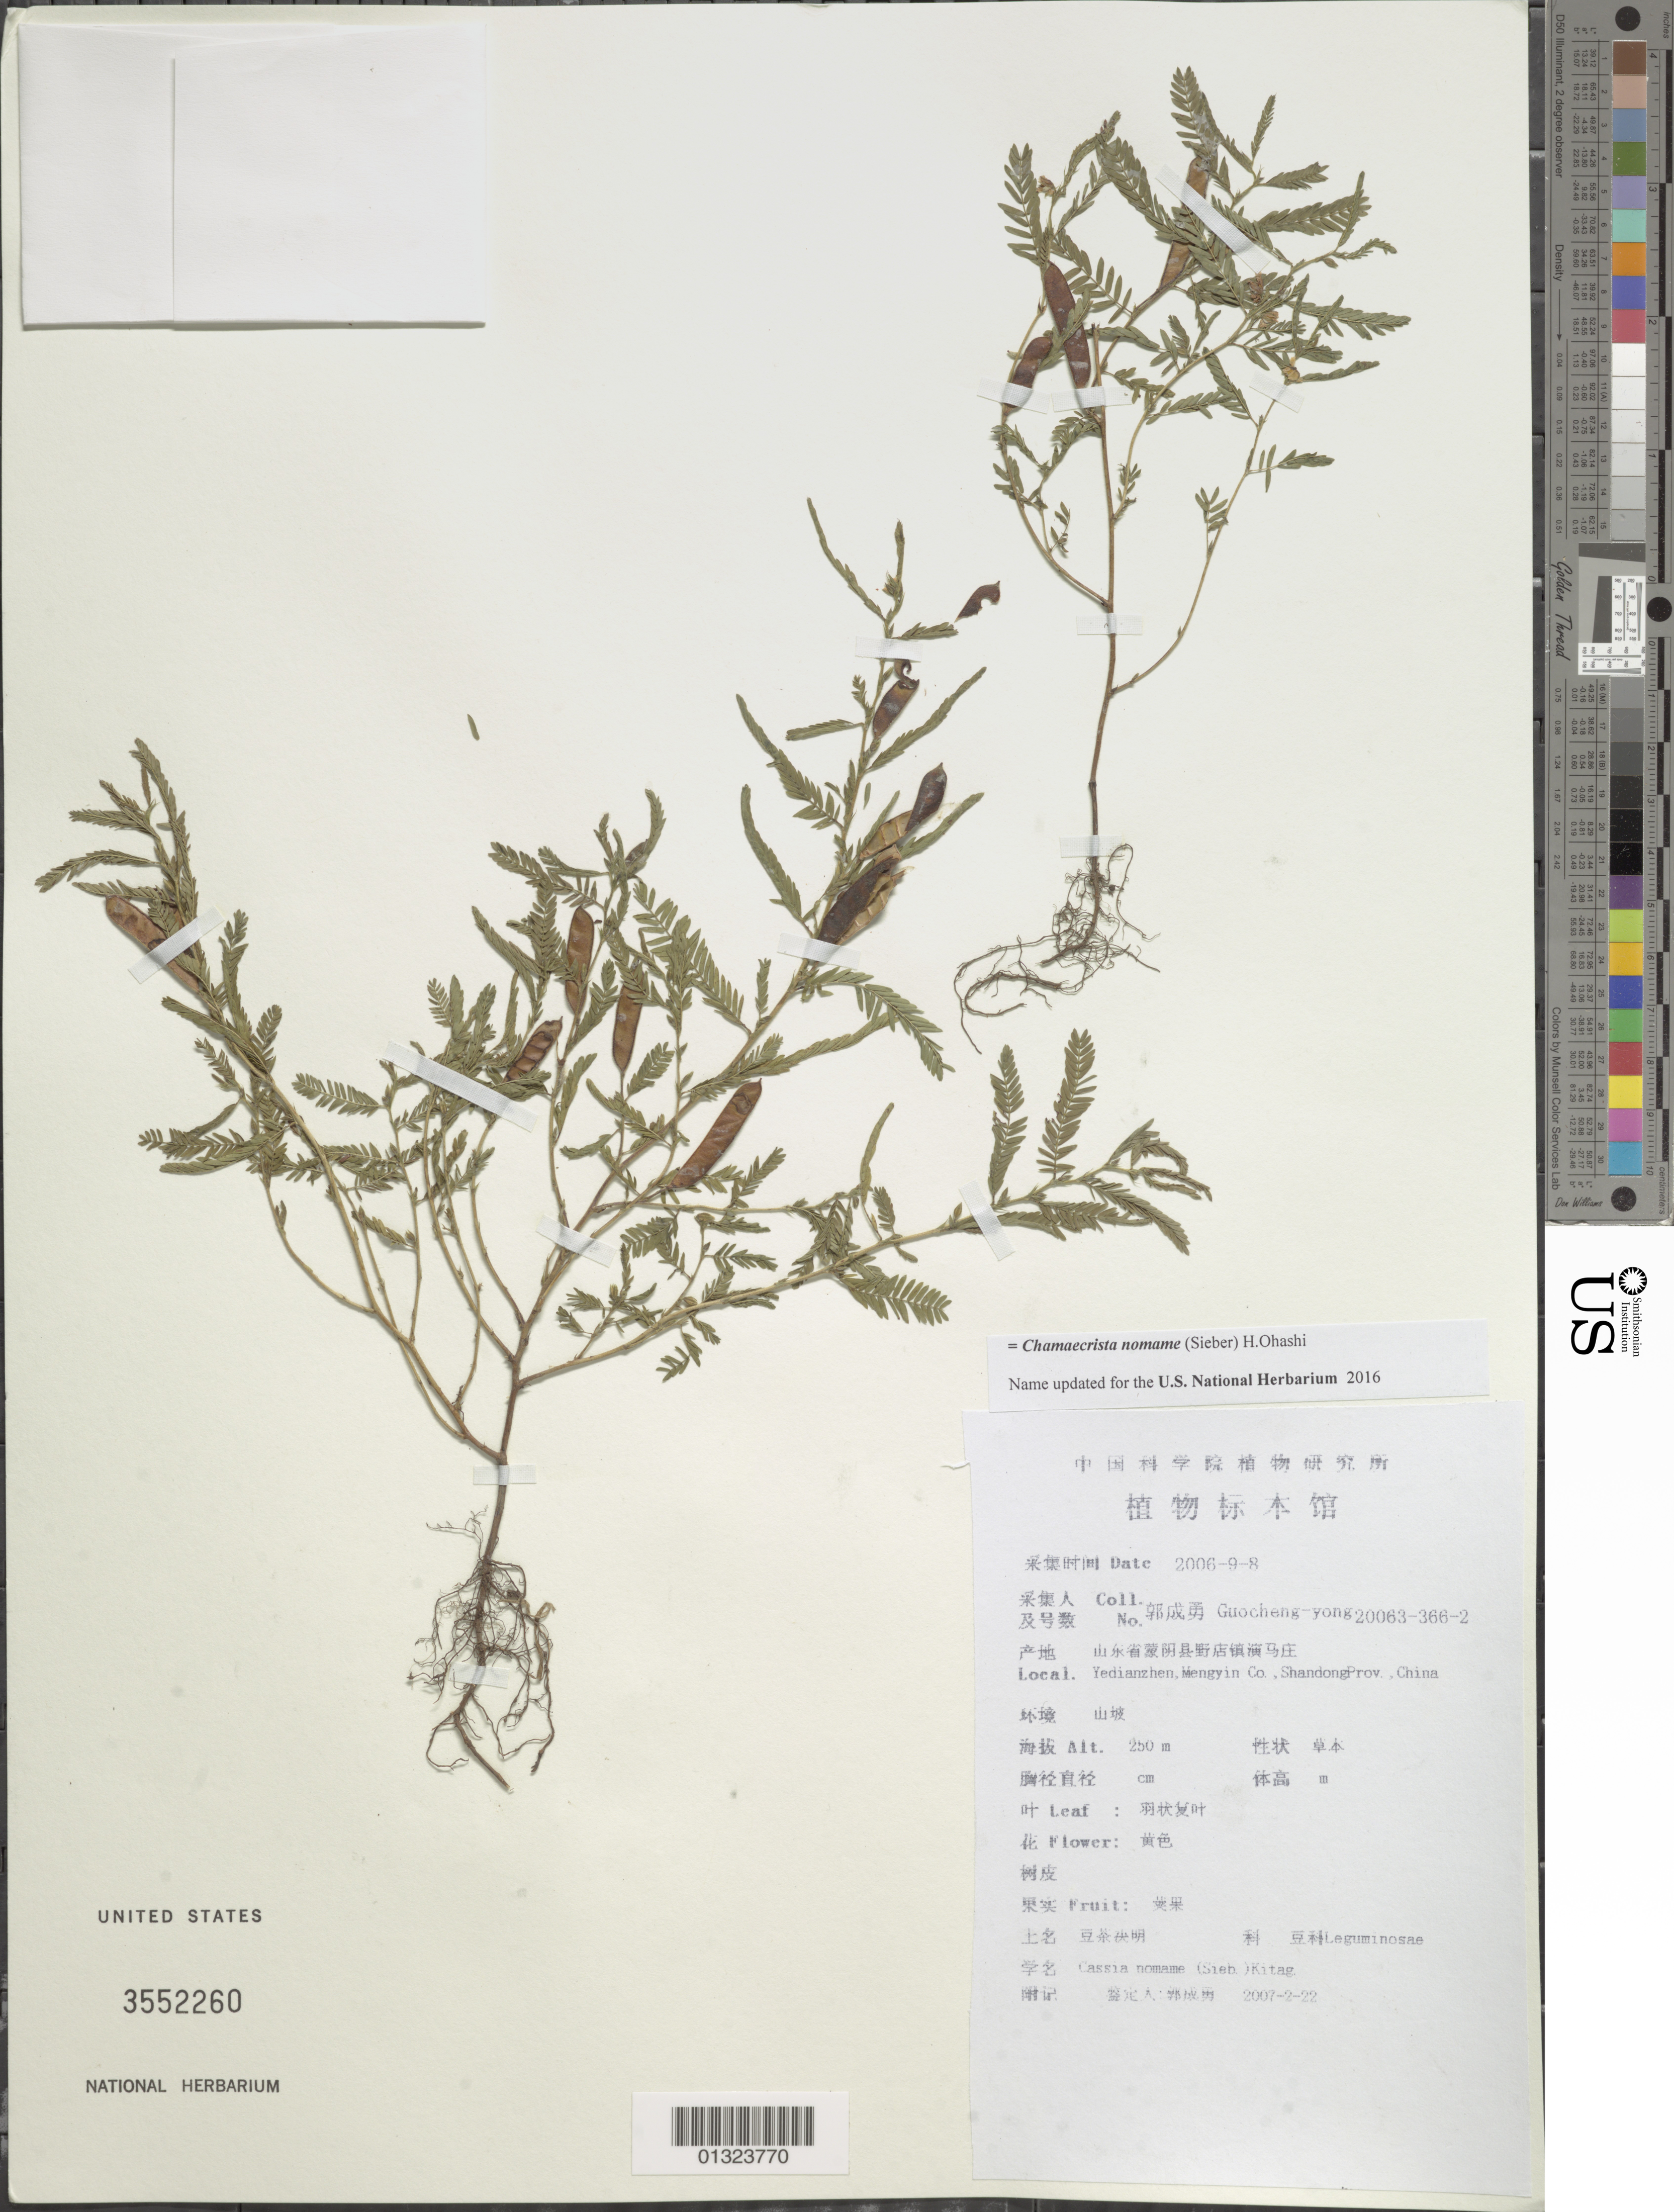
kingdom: Plantae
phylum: Tracheophyta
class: Magnoliopsida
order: Fabales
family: Fabaceae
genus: Chamaecrista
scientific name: Chamaecrista nomame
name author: (Sieber) H. Ohashi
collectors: Guo cheng-yong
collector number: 20063-366-2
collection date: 2006-09-08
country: China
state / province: Shandong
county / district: Mengyin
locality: Yedianzhen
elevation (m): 250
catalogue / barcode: US 3552260